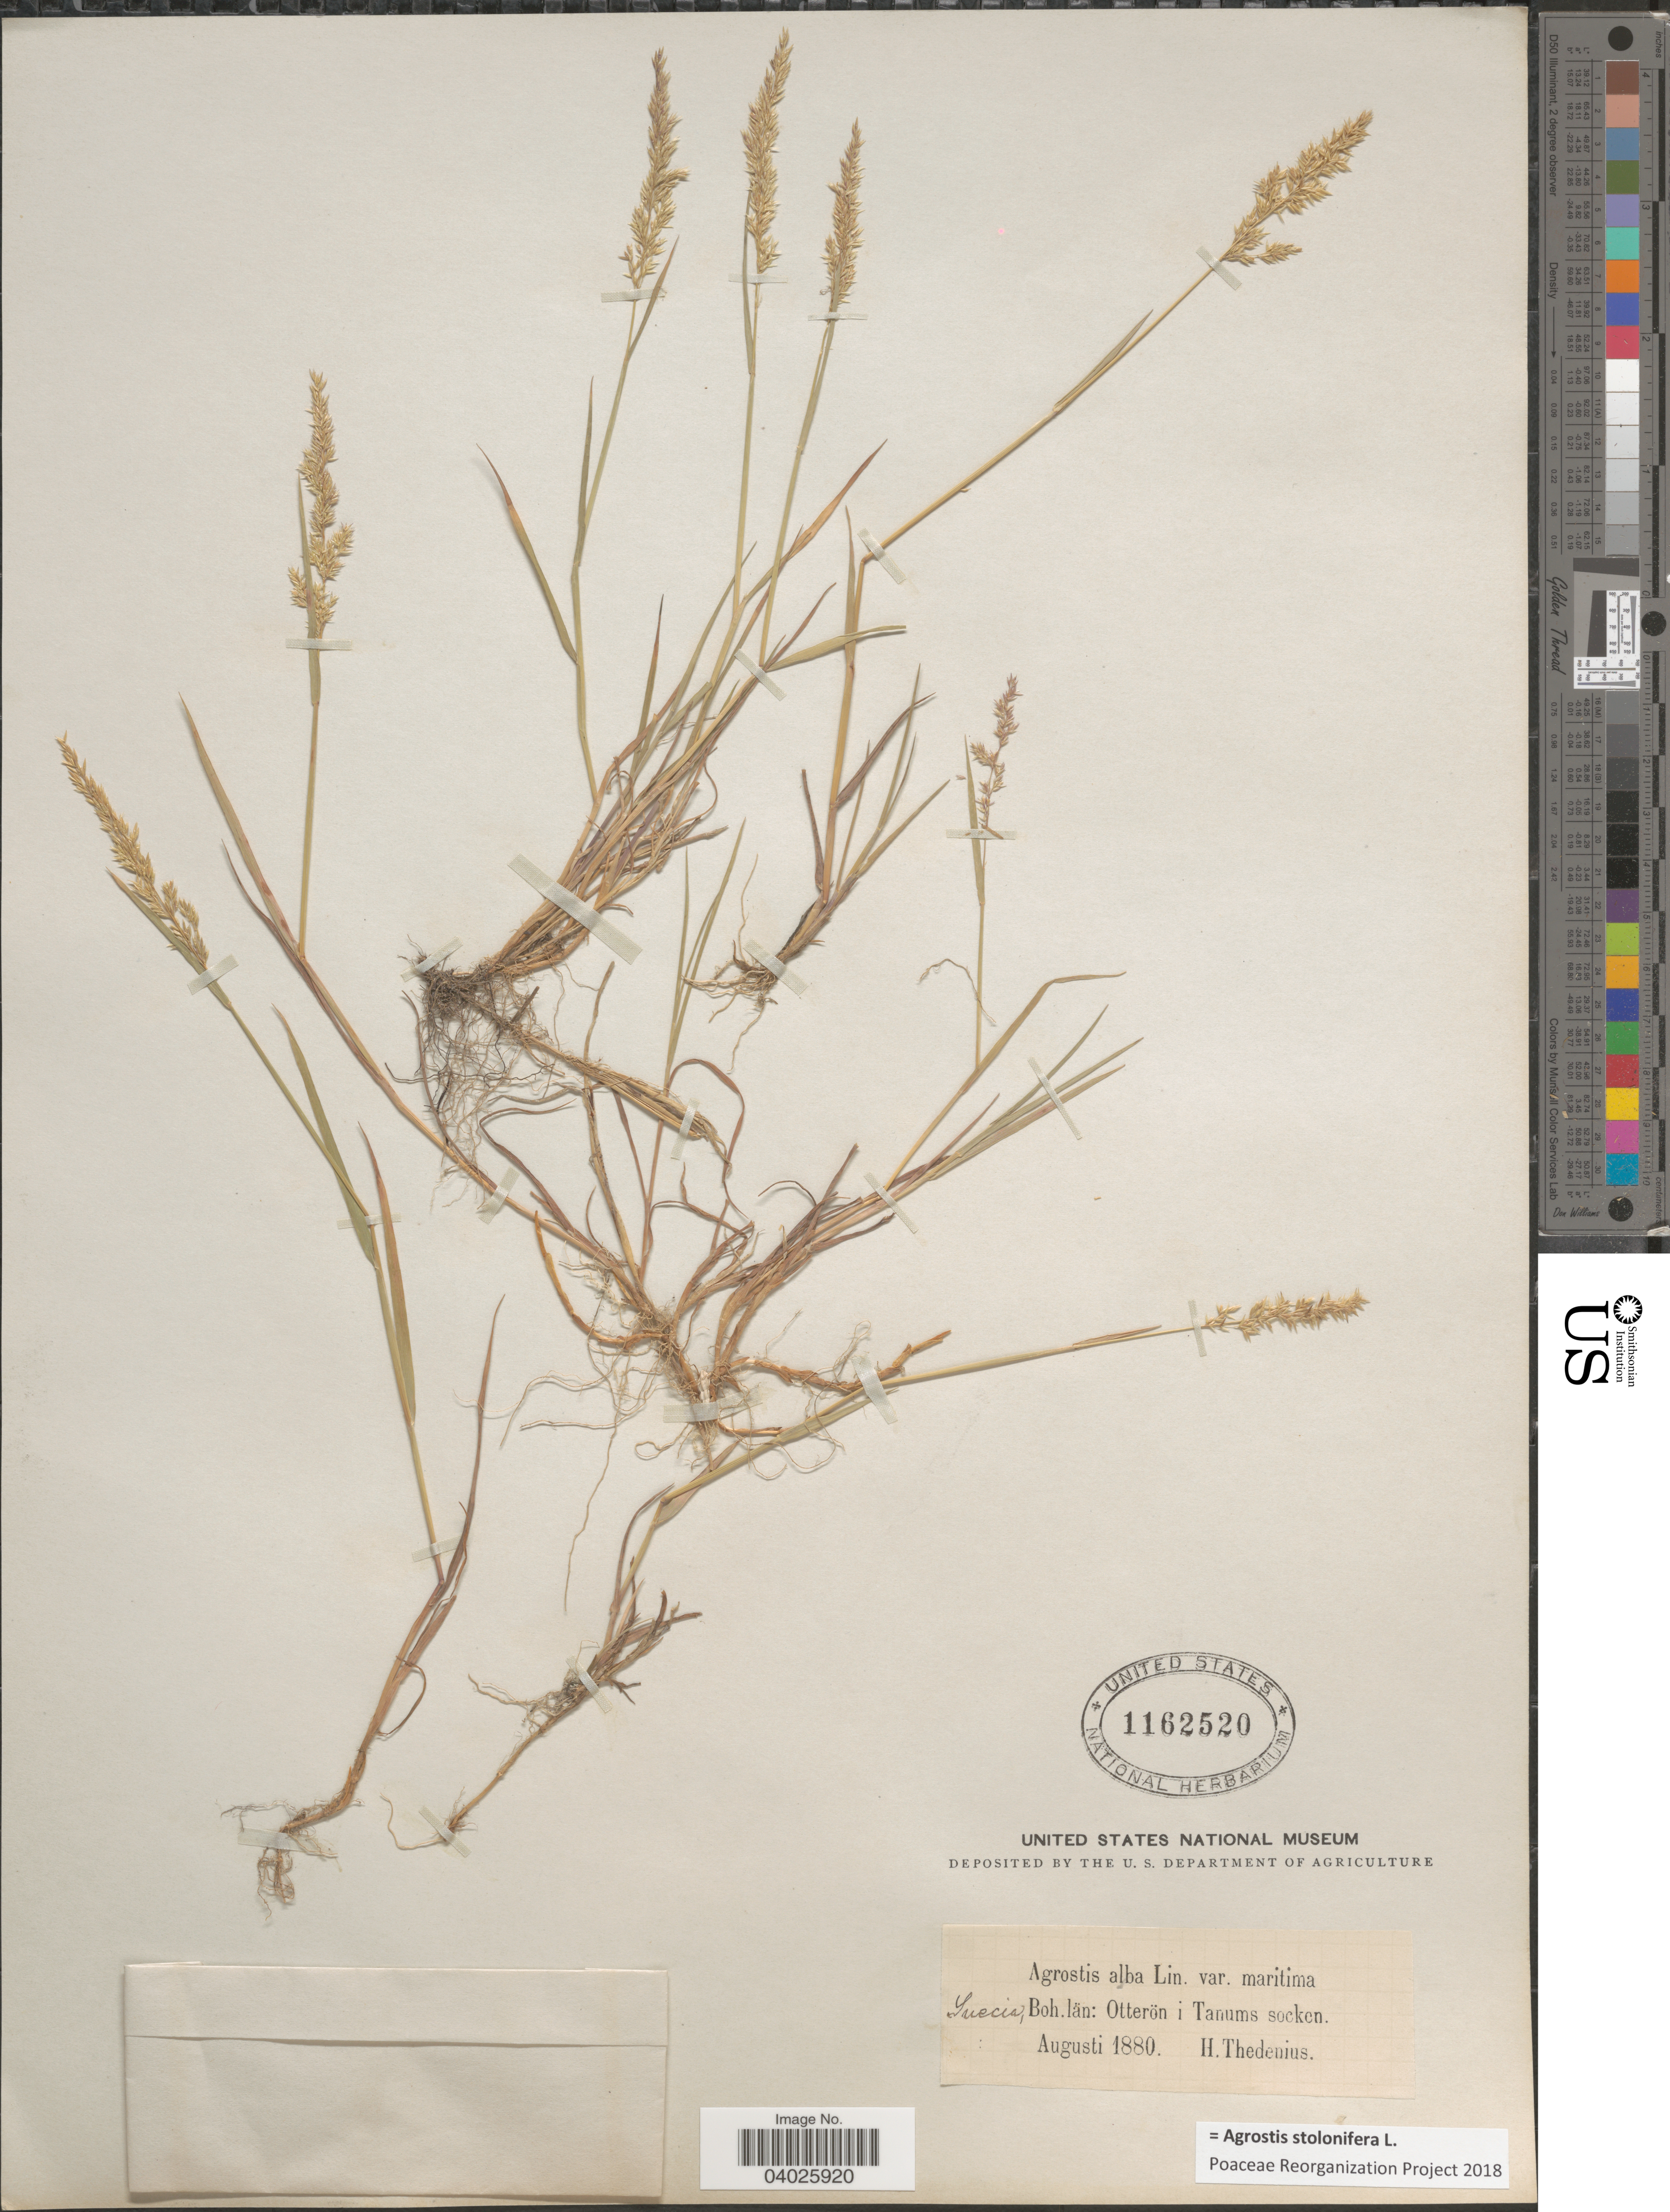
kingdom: Plantae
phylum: Tracheophyta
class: Liliopsida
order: Poales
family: Poaceae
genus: Agrostis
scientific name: Agrostis stolonifera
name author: L.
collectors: H. Thedenius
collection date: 1880-08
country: Sweden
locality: Suecia, Boh. län: Otterön i Tanums socken.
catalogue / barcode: US 1162520